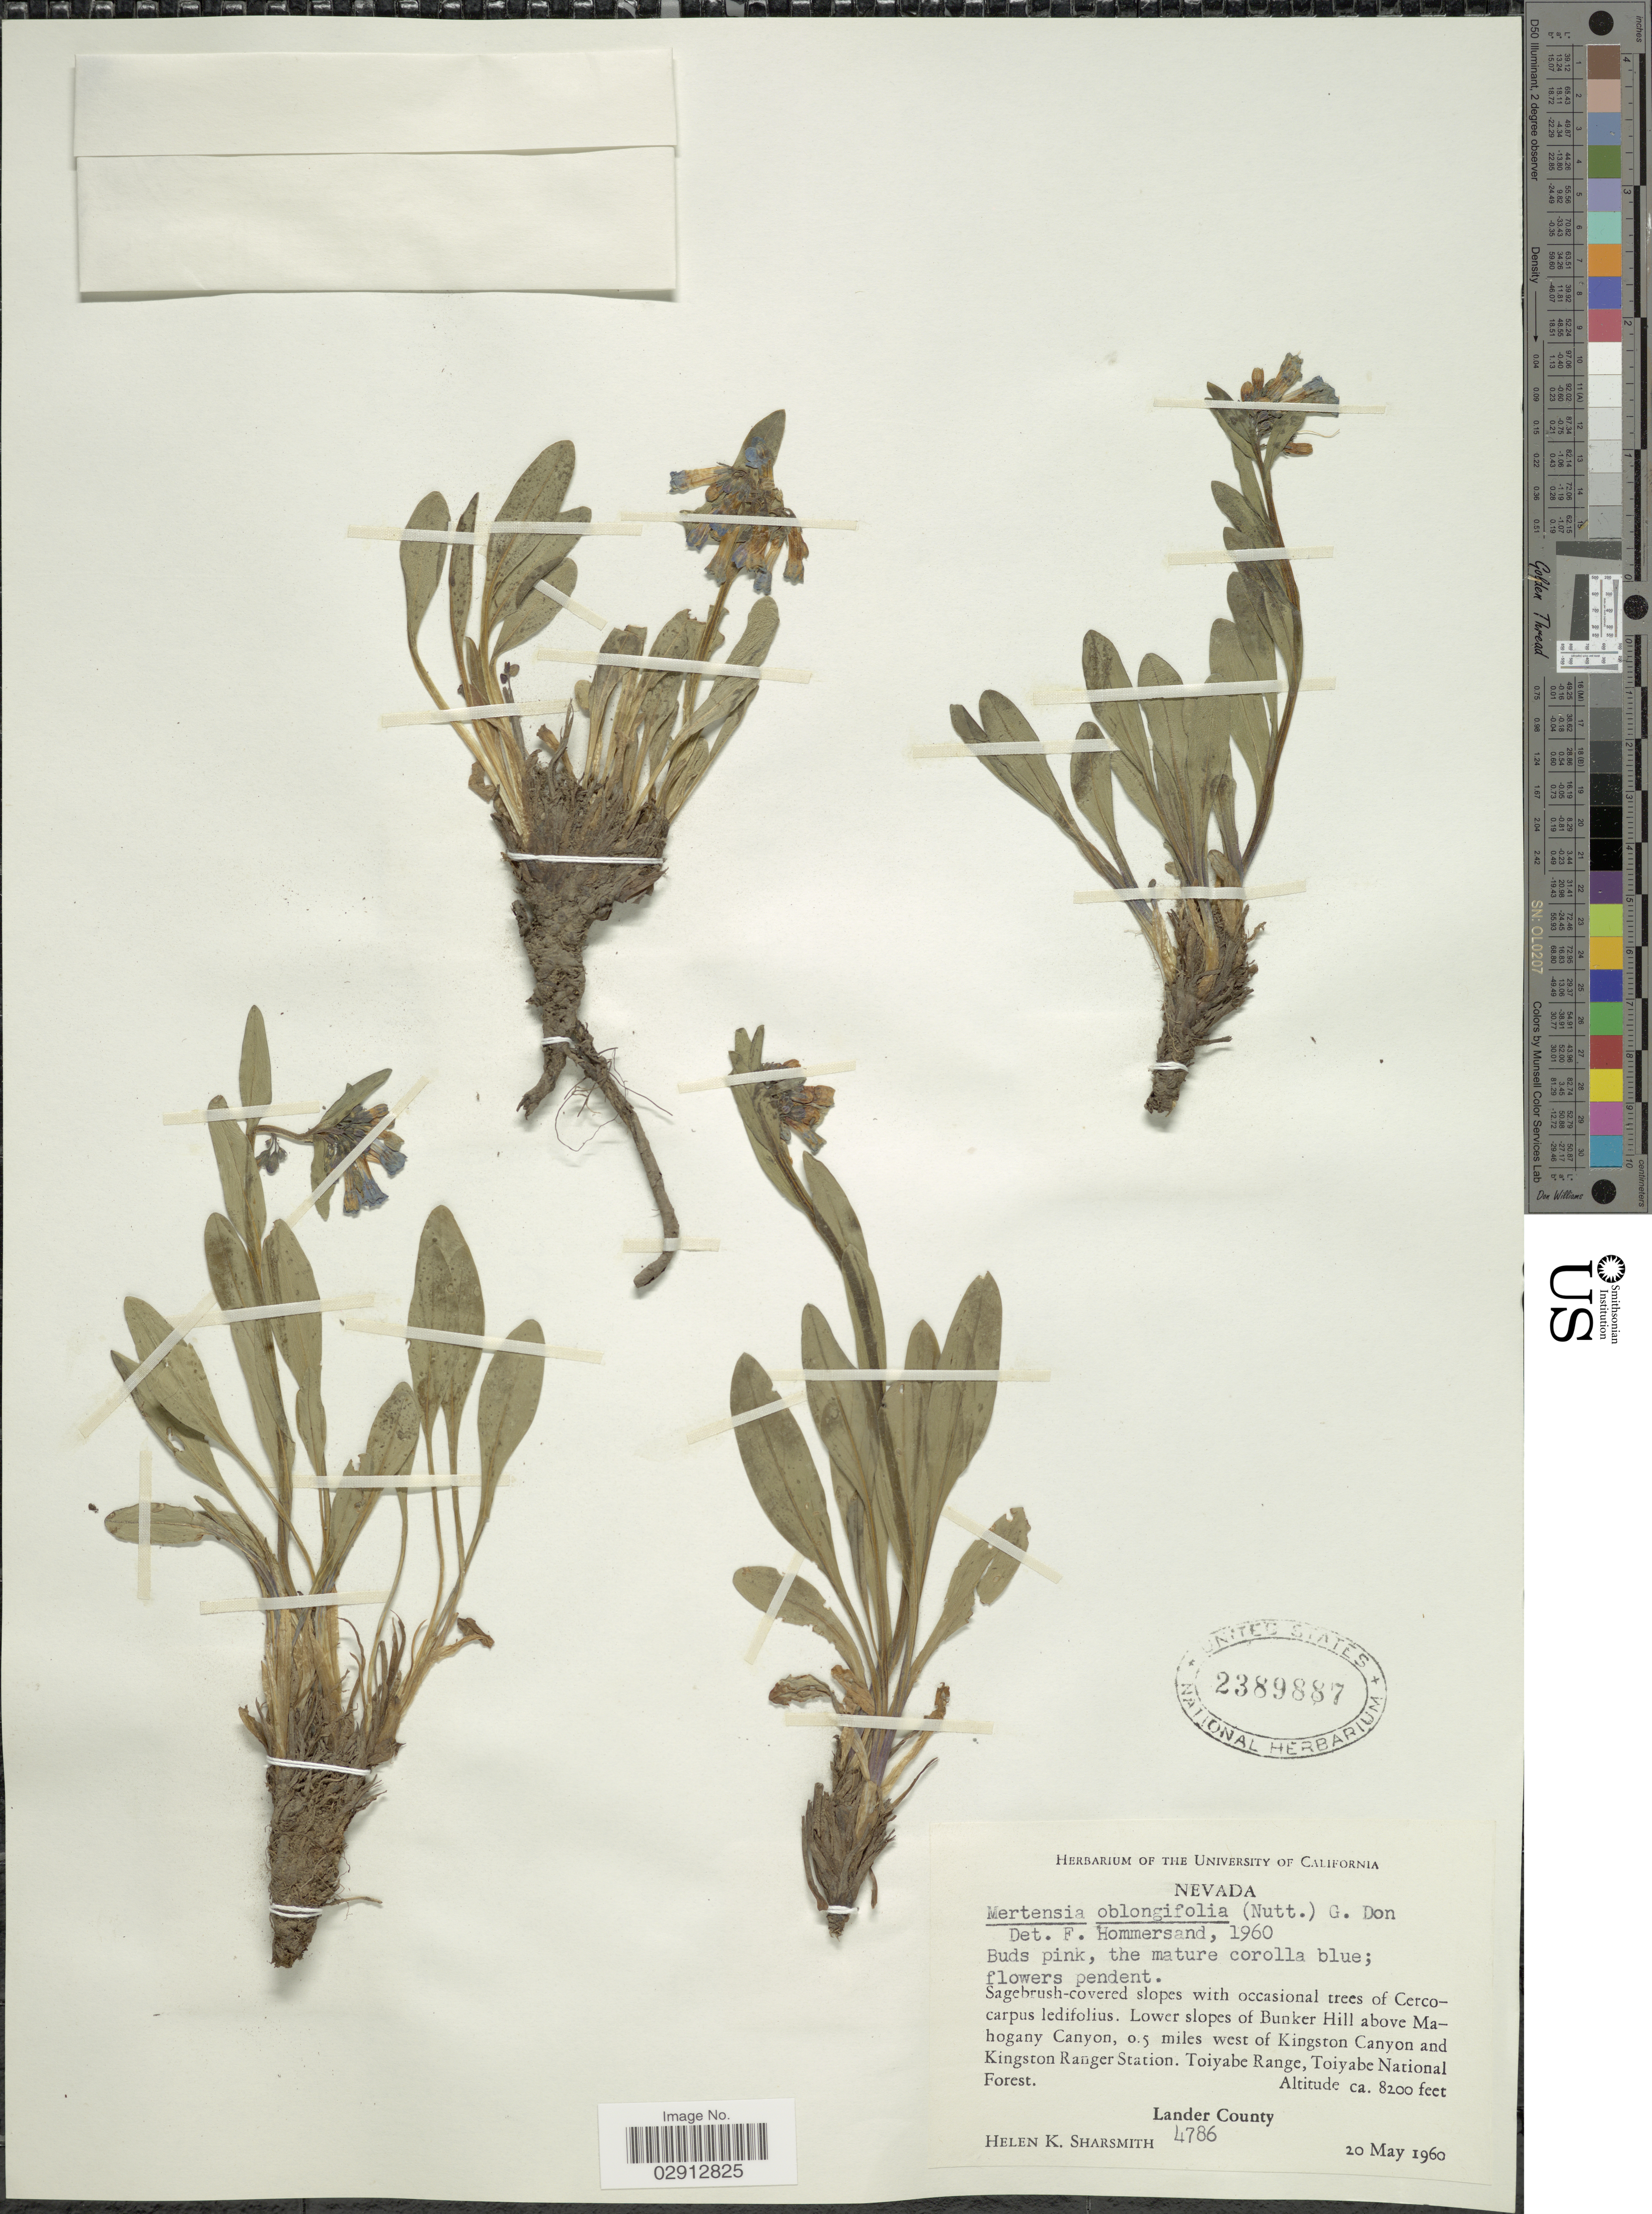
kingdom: Plantae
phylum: Tracheophyta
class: Magnoliopsida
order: Boraginales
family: Boraginaceae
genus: Mertensia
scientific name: Mertensia oblongifolia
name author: (Nutt.) G. Don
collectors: H. Sharsmith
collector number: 4786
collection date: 1960-05-20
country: United States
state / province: Nevada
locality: Lower slopes of Bunker Hill above Mahogany Canyon, 0.5 miles west of Kingston Canyon and Kingston Ranger Station. Toiyabe Range, Toiyabe National Forest. Lander County.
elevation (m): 2499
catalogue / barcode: US 2389887